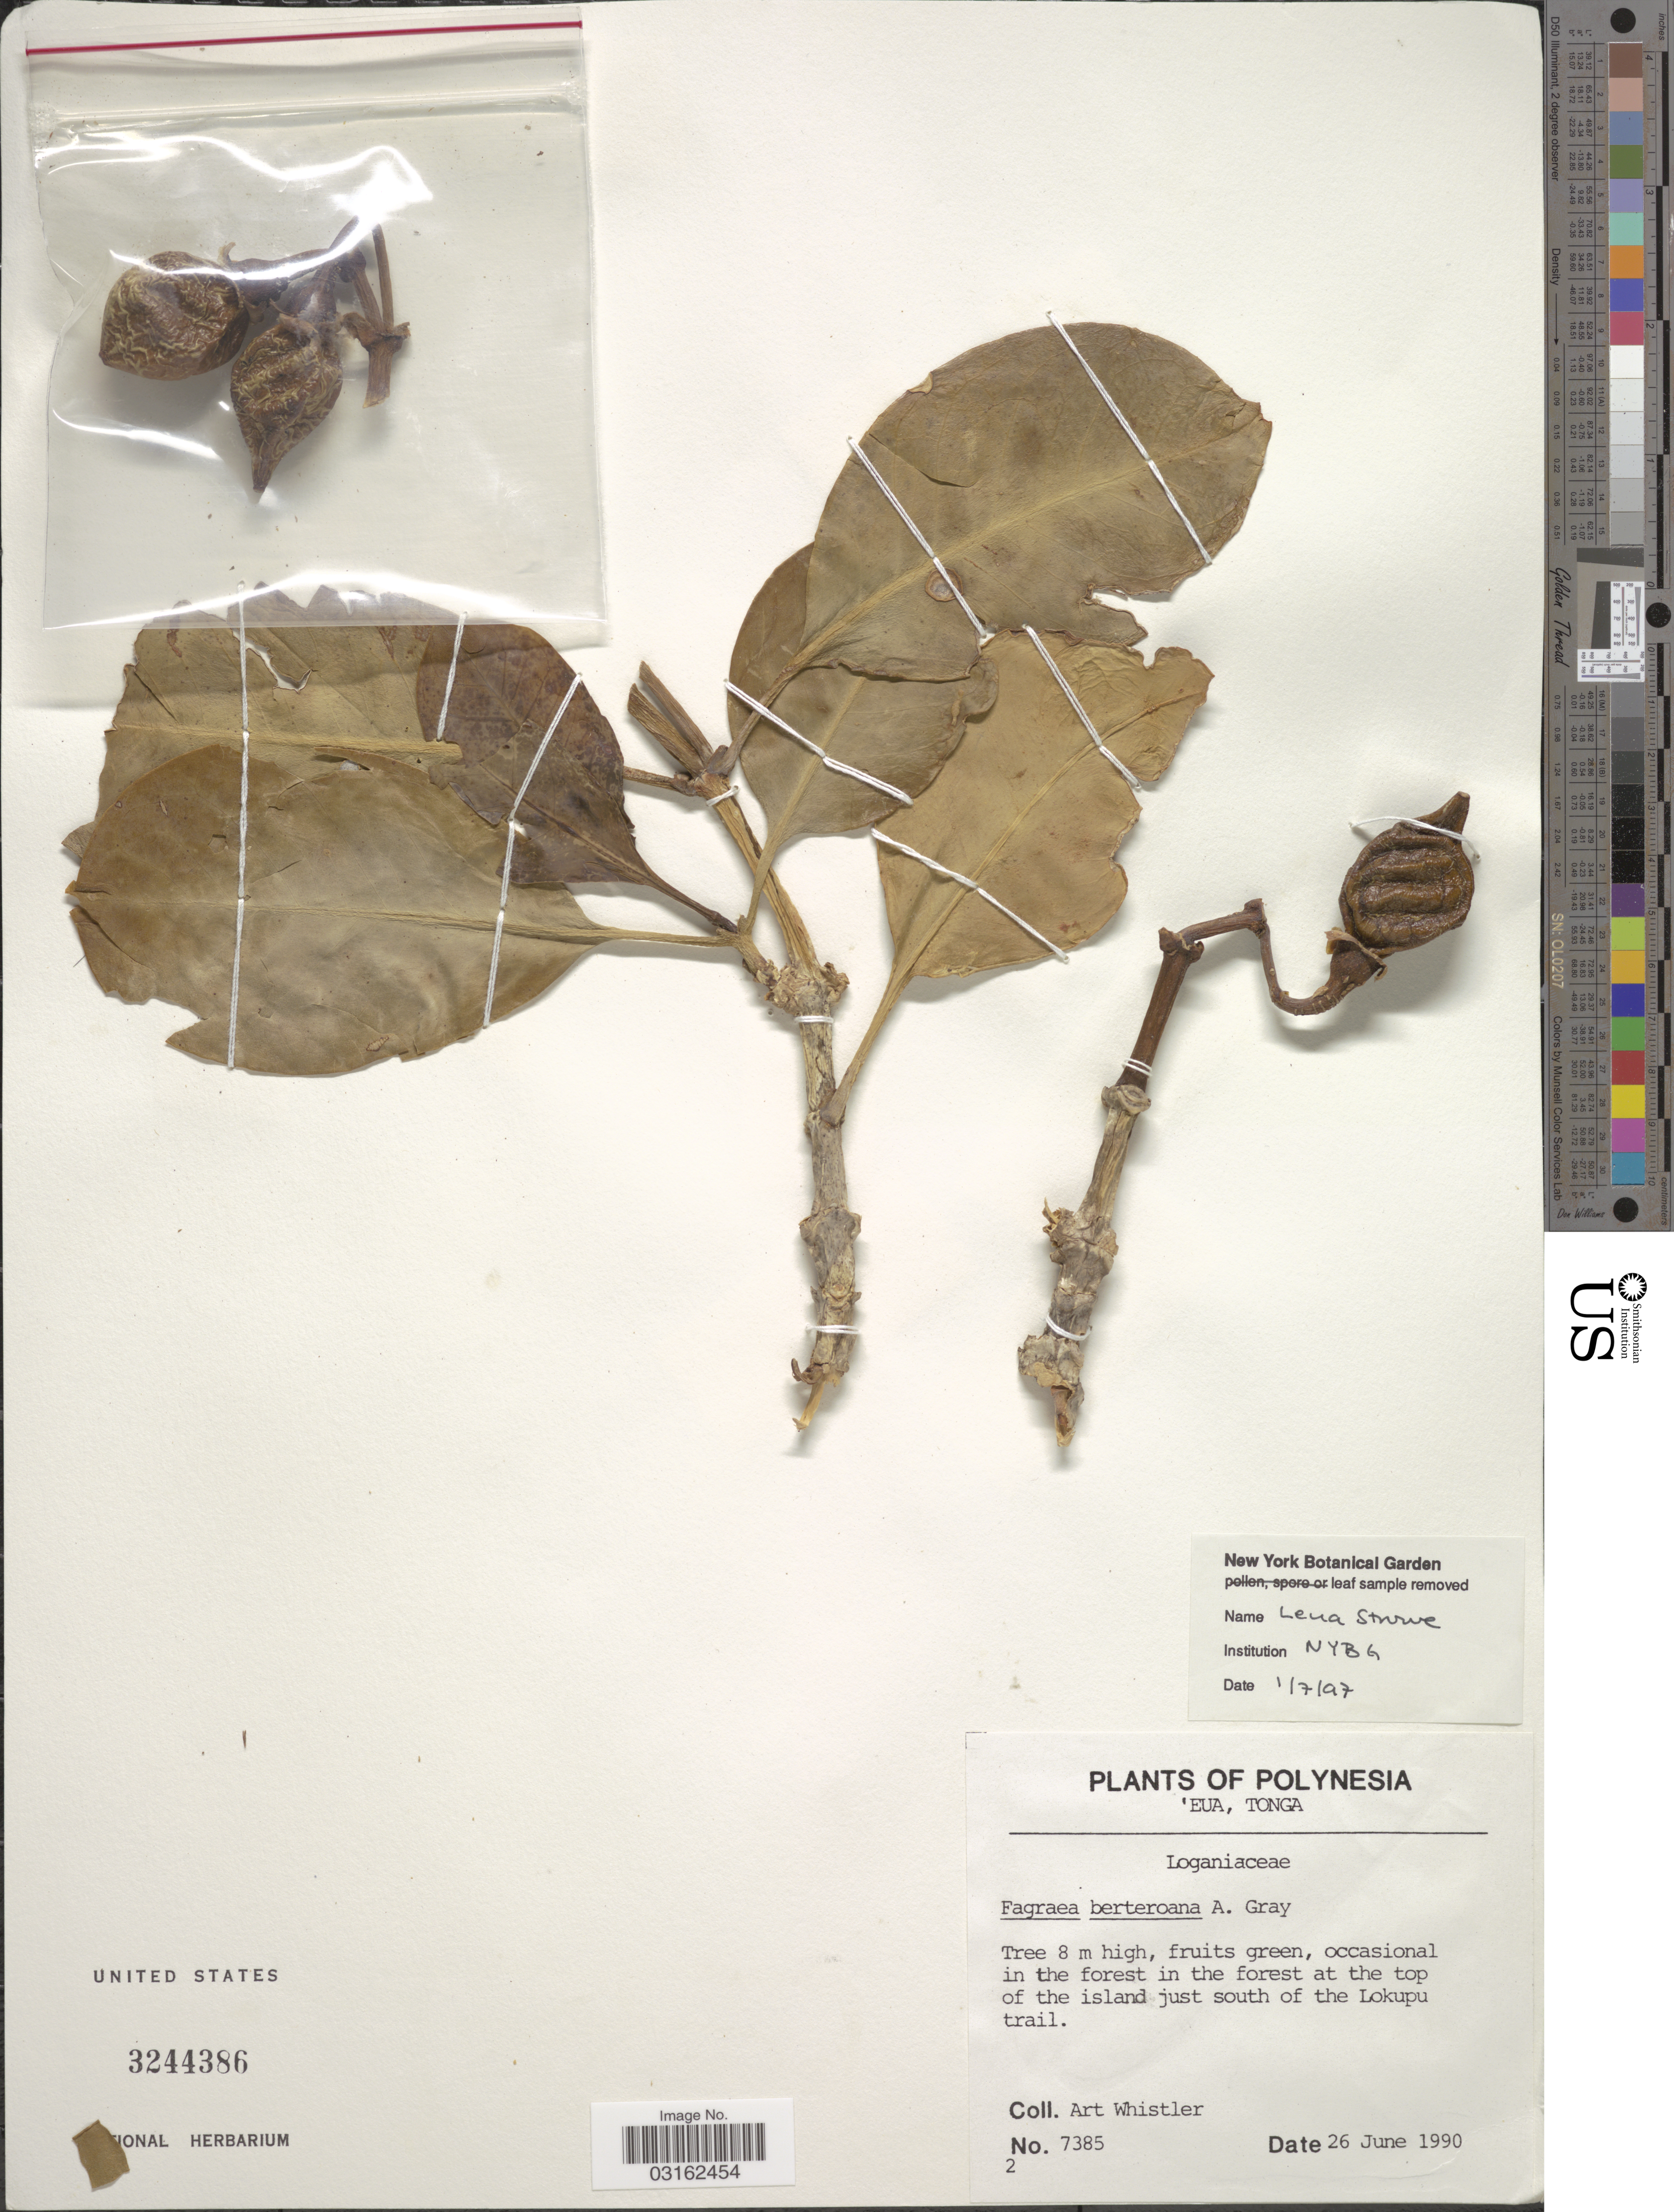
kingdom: Plantae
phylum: Tracheophyta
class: Magnoliopsida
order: Gentianales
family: Gentianaceae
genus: Fagraea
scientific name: Fagraea berteroana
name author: A. Gray ex Benth.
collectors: A. Whistler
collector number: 7385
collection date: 1990-06-26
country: Tonga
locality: Polynesia. 'Eua. At the top of the island just south of the Lokupu trail.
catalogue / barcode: US 3244386